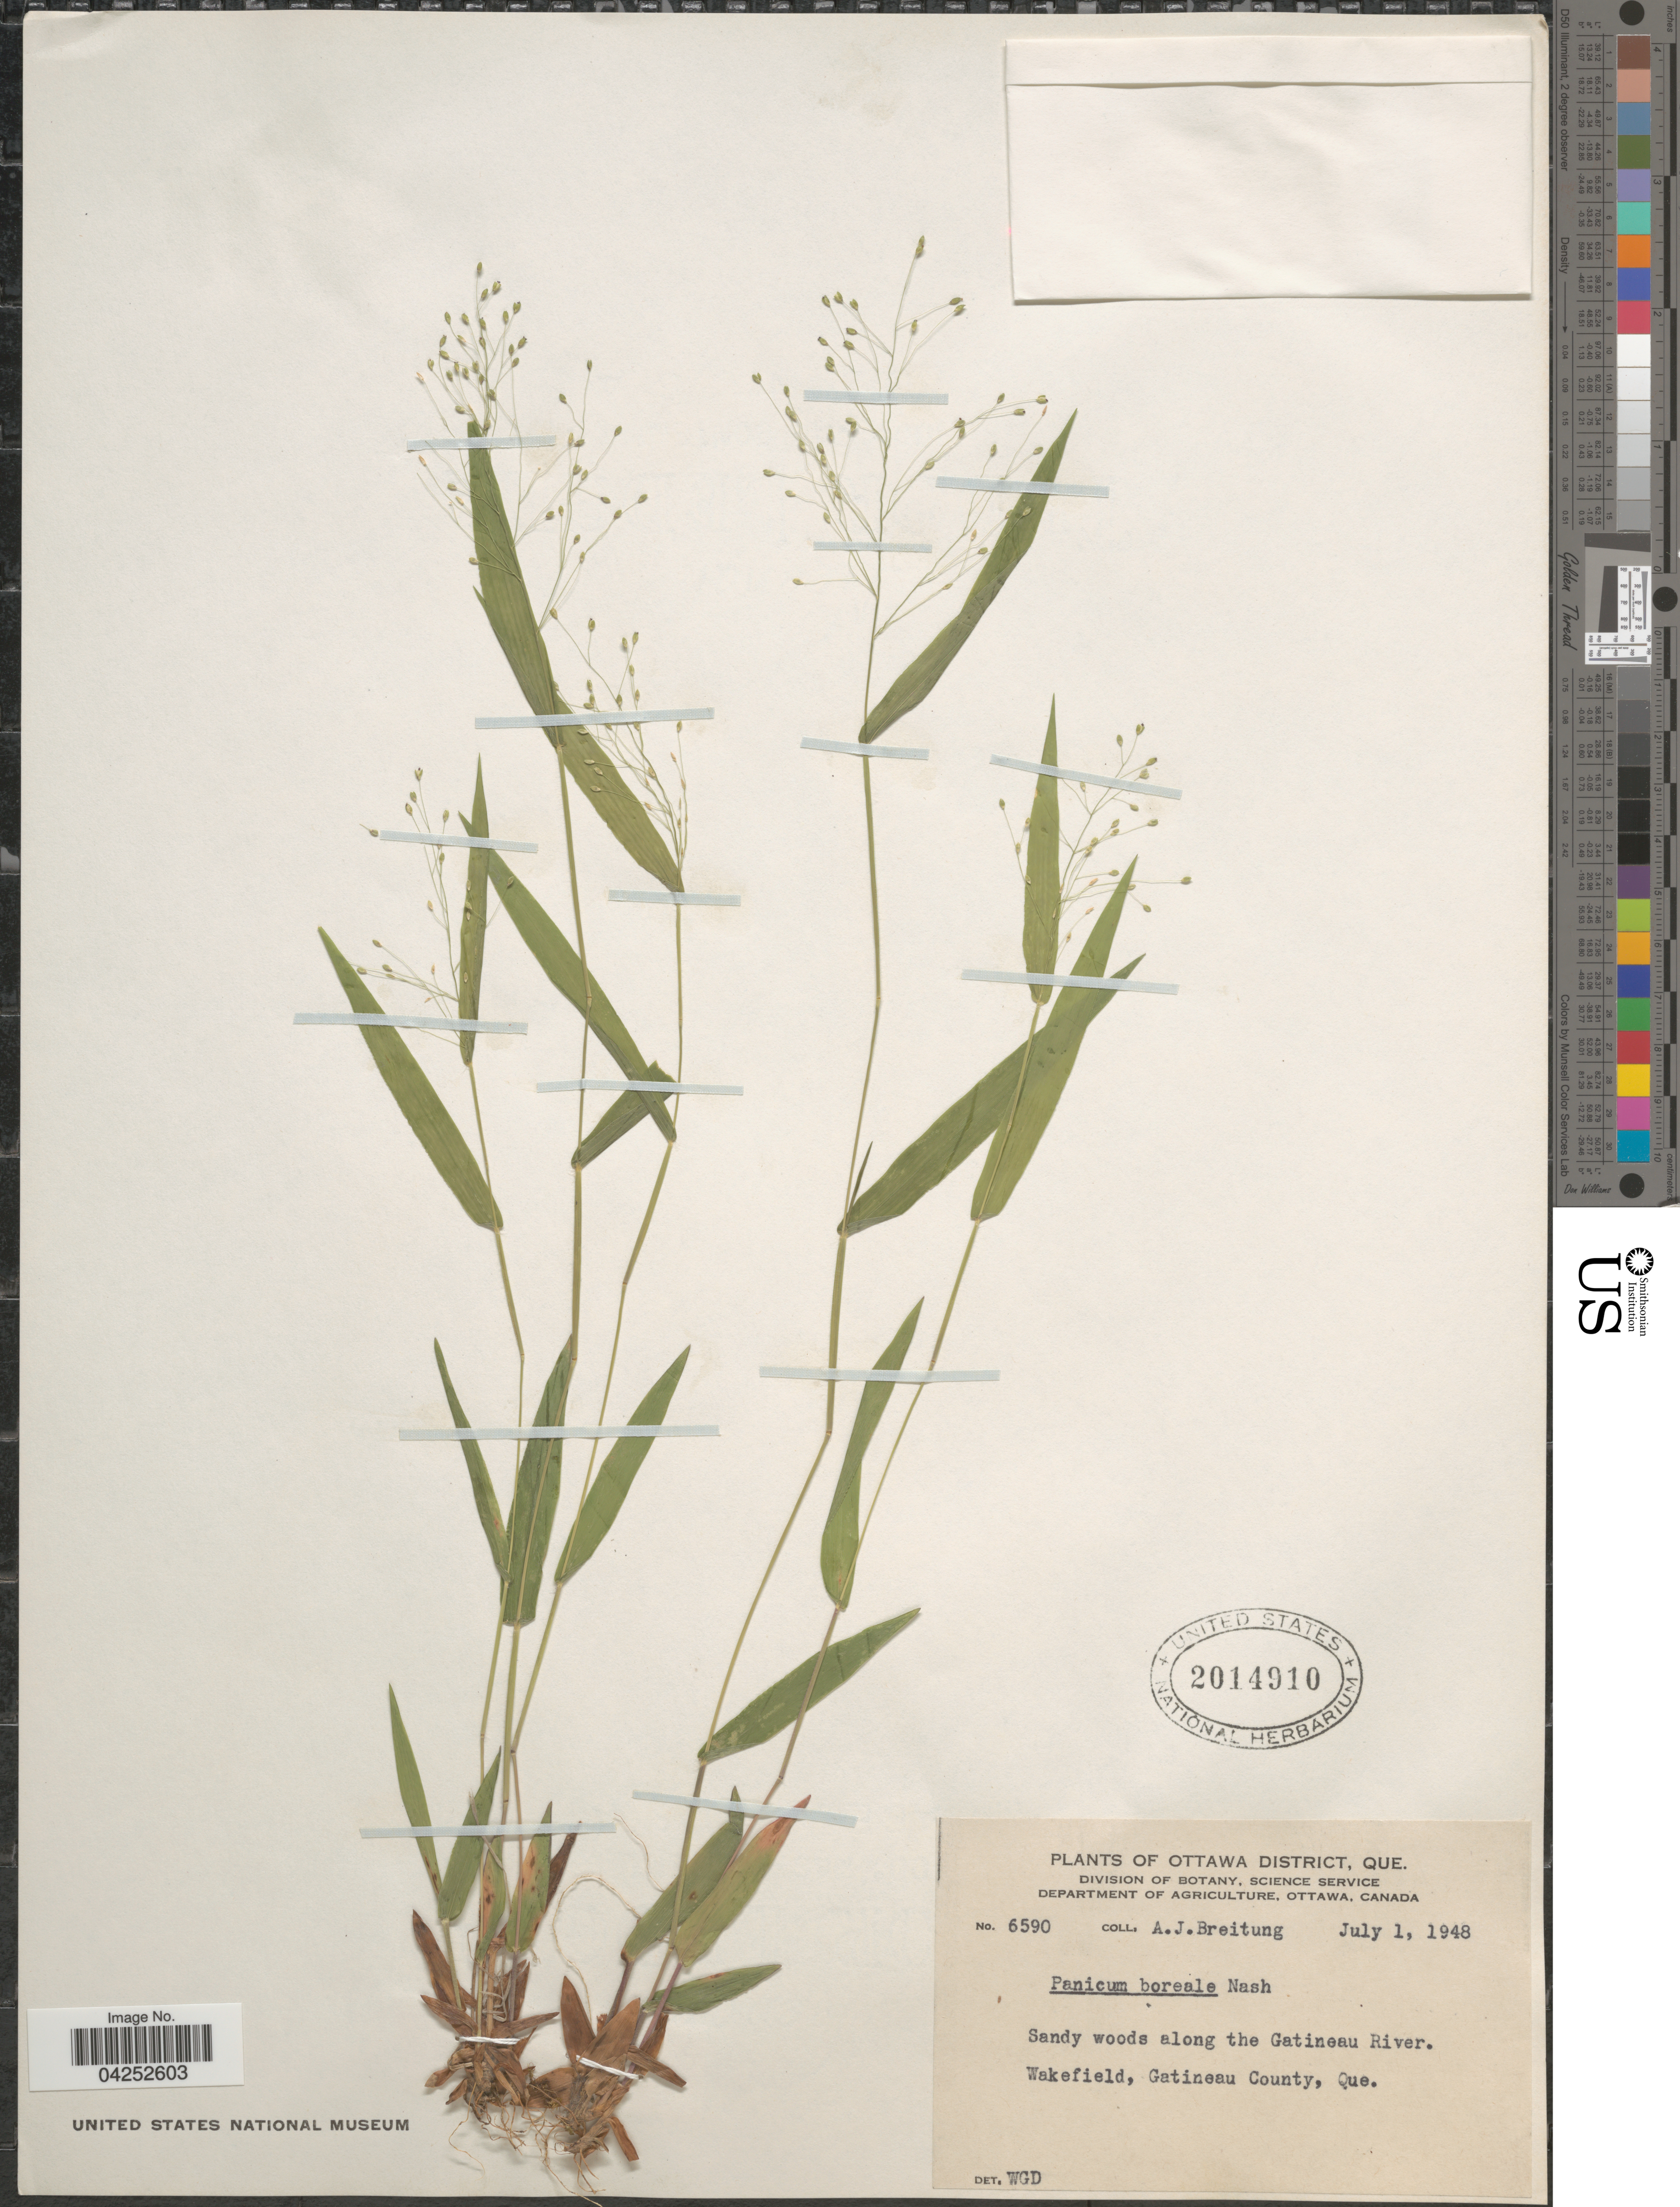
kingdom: Plantae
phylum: Tracheophyta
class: Liliopsida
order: Poales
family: Poaceae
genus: Dichanthelium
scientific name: Dichanthelium boreale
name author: (Nash) Freckmann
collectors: A. Breitung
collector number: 6590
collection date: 1948-07-01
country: Canada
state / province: Quebec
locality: Ottawa District. Wakefield, Gatineau County.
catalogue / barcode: US 2014910